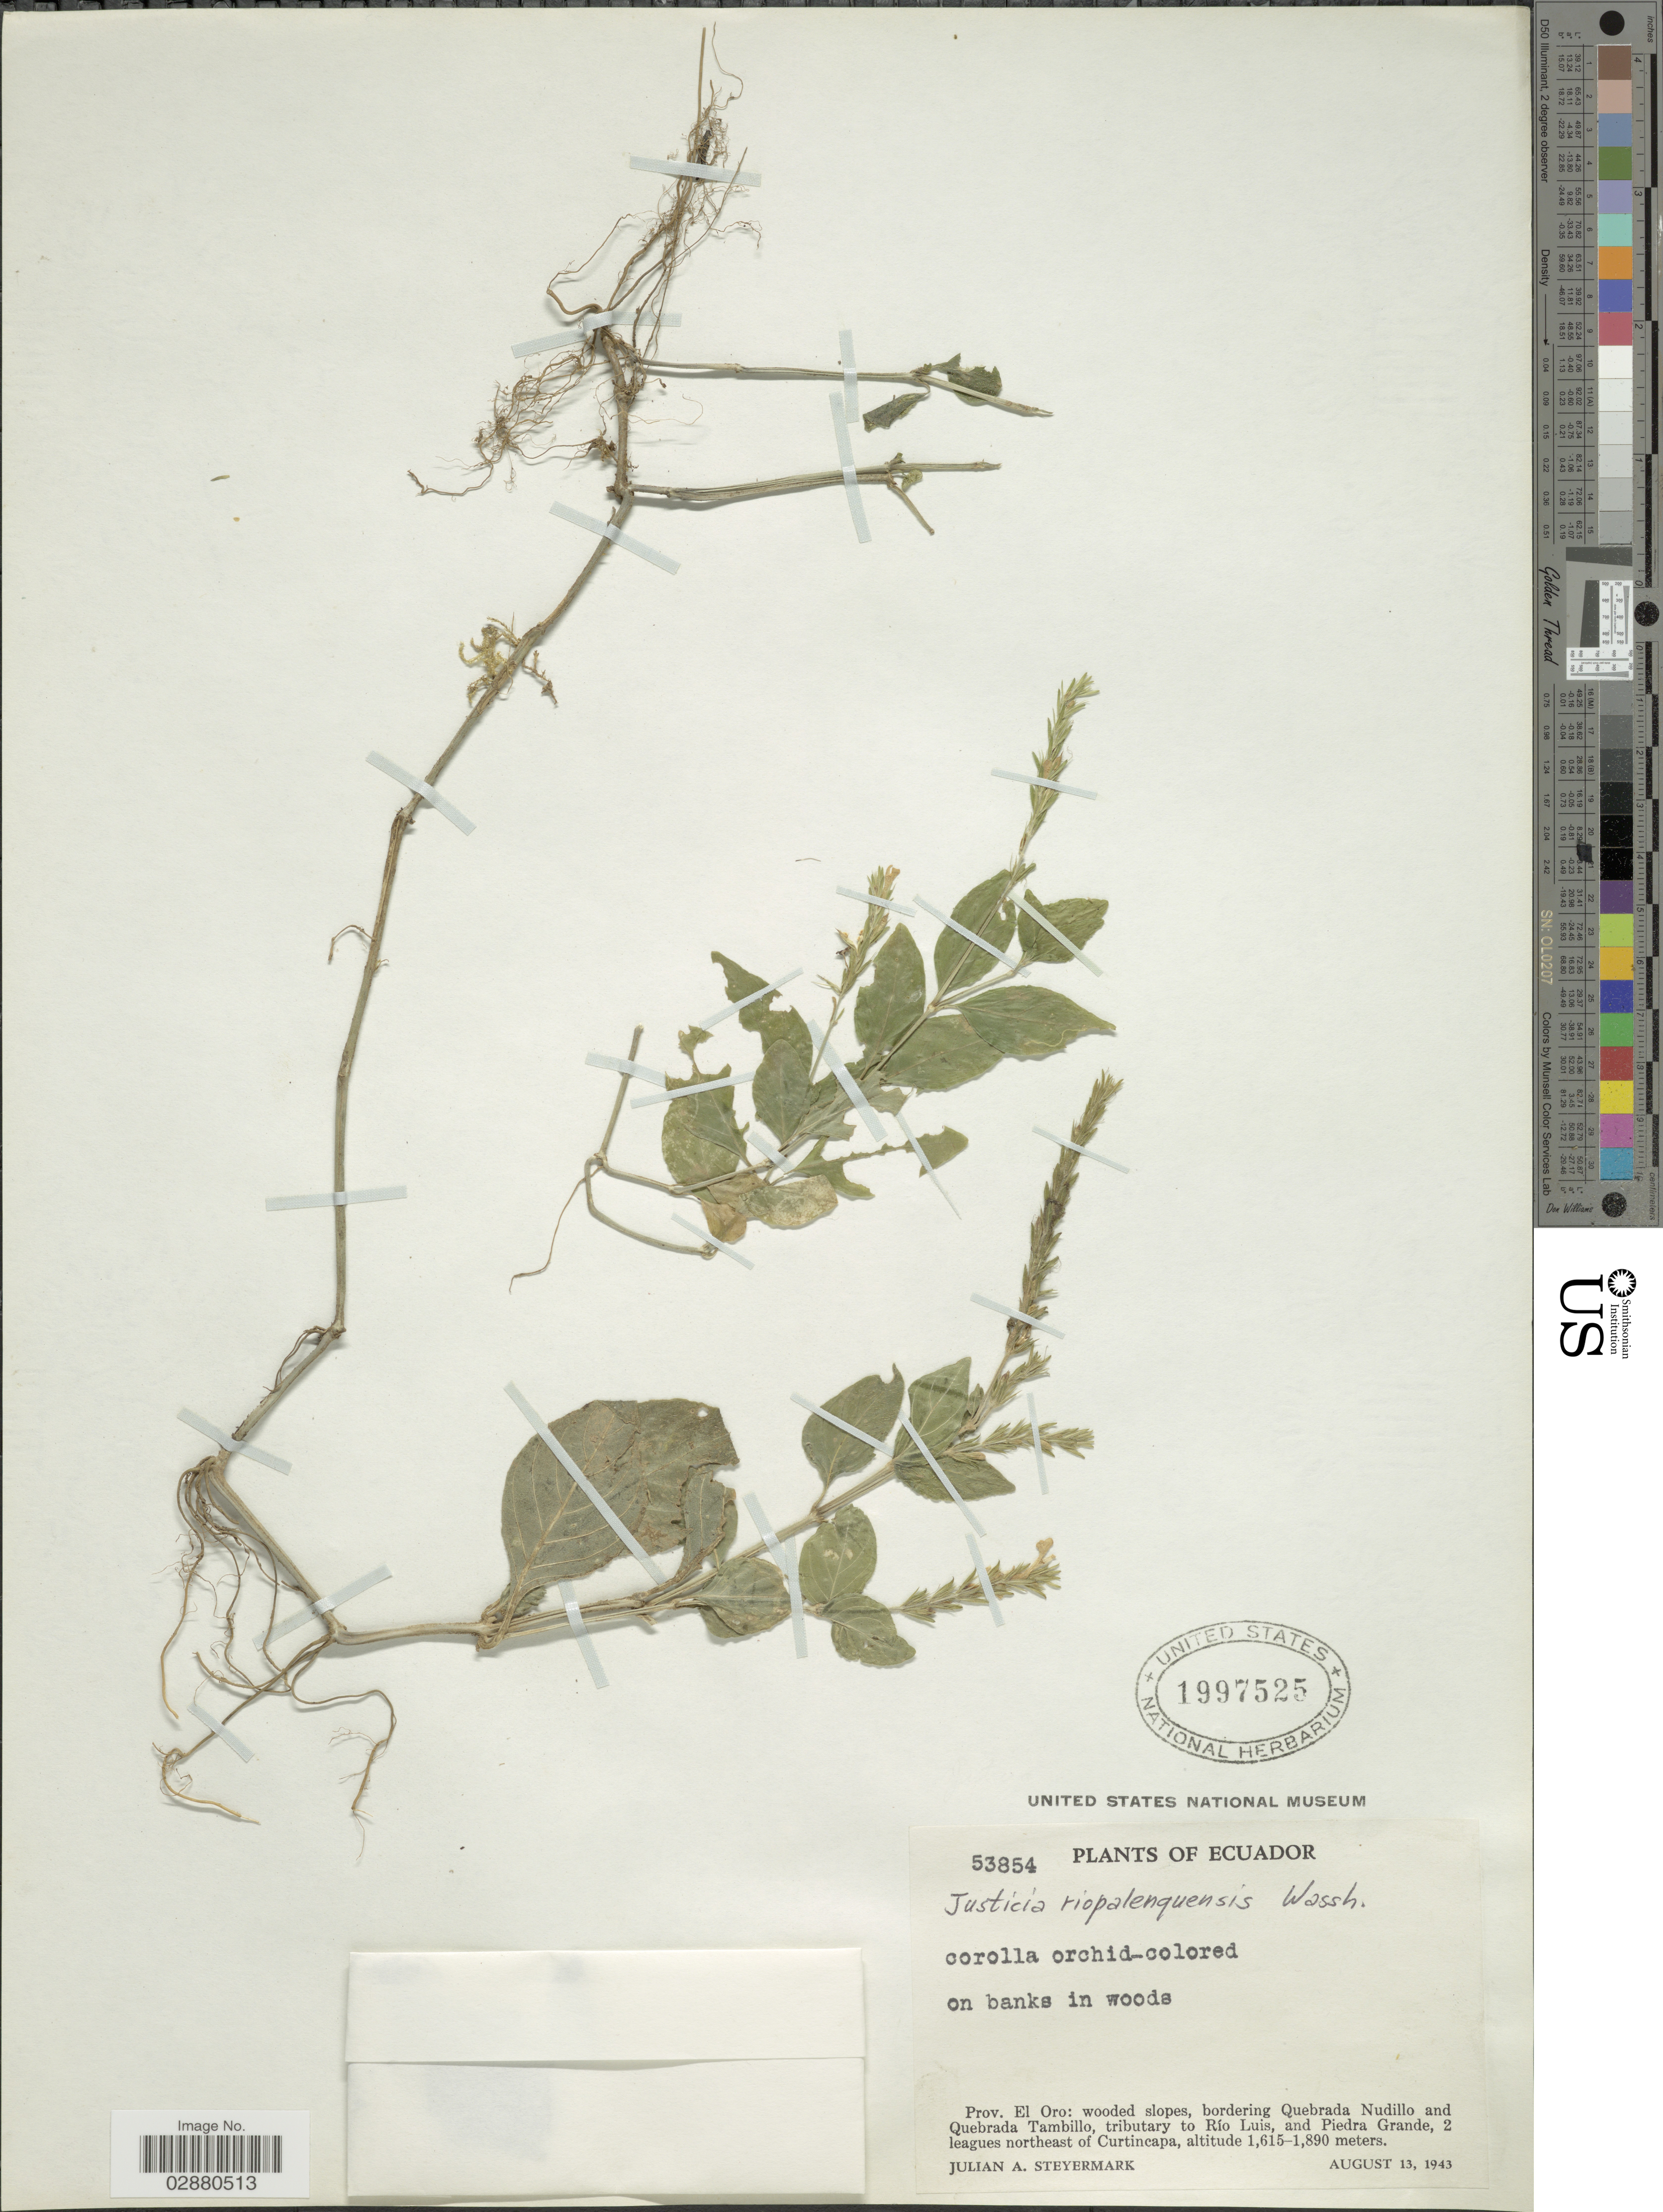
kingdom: Plantae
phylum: Tracheophyta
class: Magnoliopsida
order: Lamiales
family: Acanthaceae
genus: Justicia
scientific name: Justicia riopalenquensis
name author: Wassh.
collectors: J. Steyermark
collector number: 53854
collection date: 1943-08-13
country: Ecuador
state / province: El Oro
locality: Wooded slopes, bordering Quebrada Nudillo and Quebrada Tambillo, tributary to Río Luis, and Piedra Grande, 2 leagues northeast of Curtincapa.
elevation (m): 1615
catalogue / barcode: US 1997525